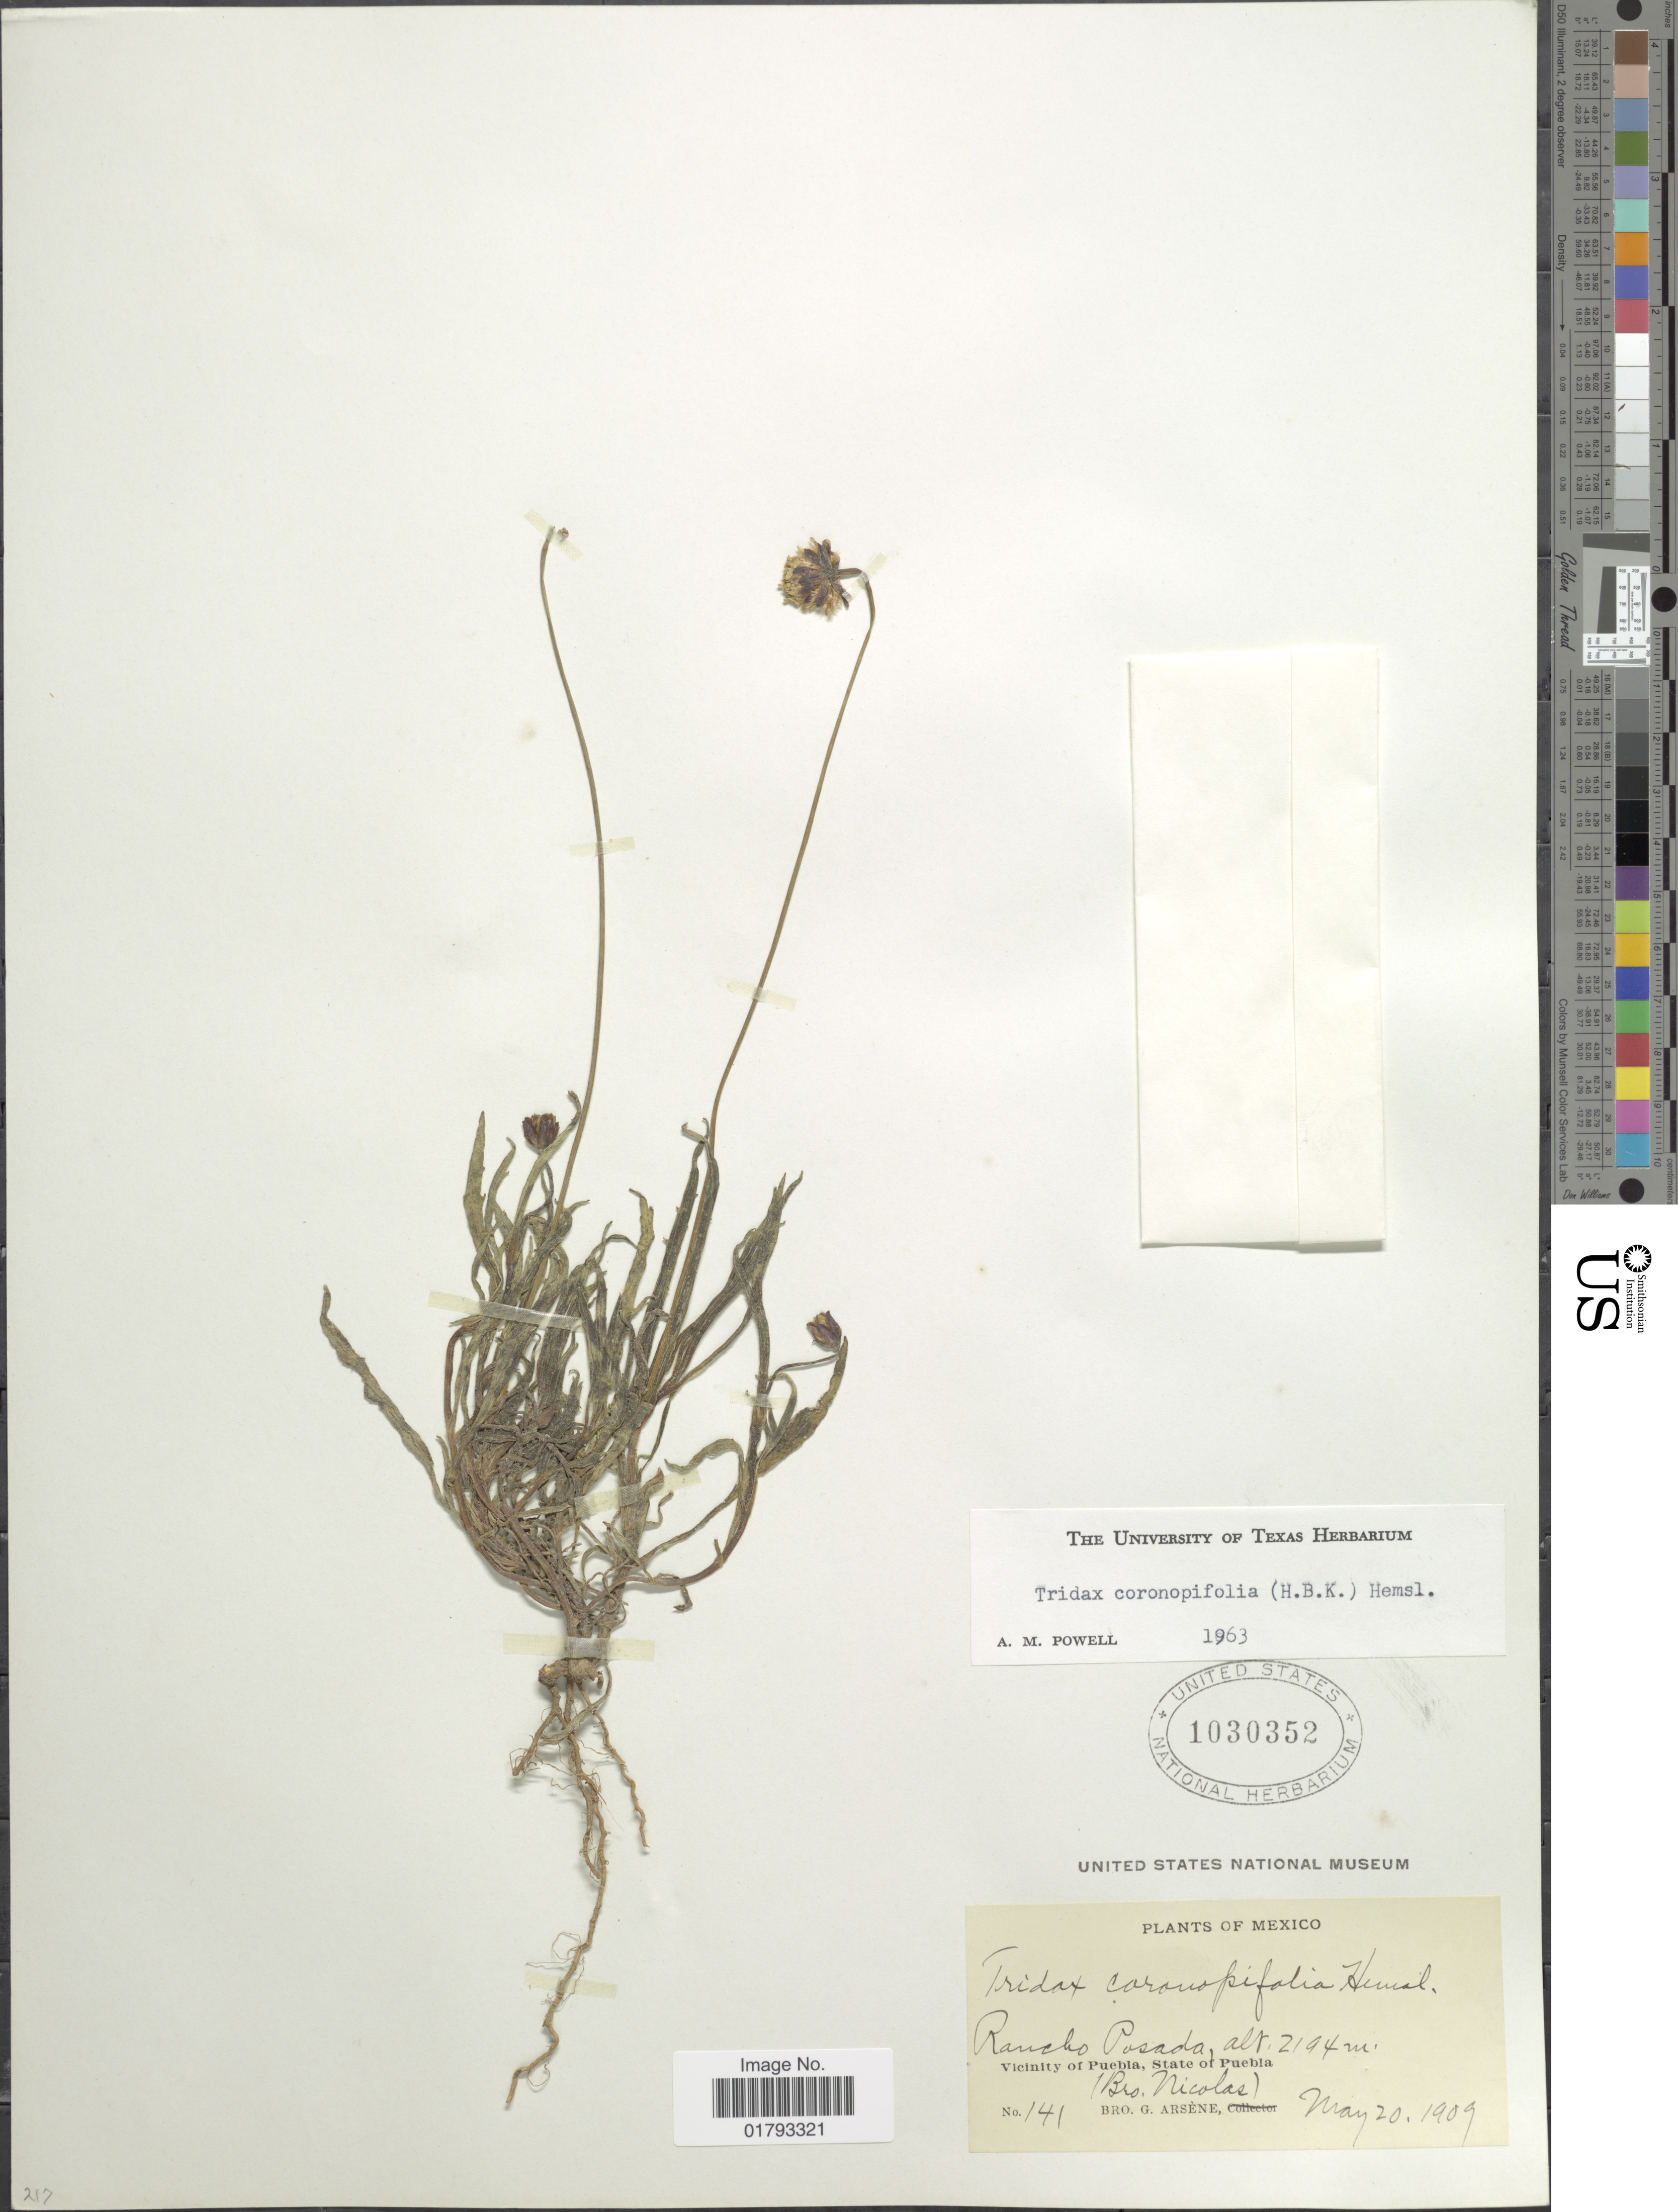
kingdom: Plantae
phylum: Tracheophyta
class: Magnoliopsida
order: Asterales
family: Asteraceae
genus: Tridax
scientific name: Tridax coronopifolia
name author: (Kunth) Hemsl.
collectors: B. Nicolas & Bro. G. Arsène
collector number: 141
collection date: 1909-05-20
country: Mexico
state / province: Puebla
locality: Rancho Pasada, Vicinity of Puebla.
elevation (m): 2194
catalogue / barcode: US 1030352